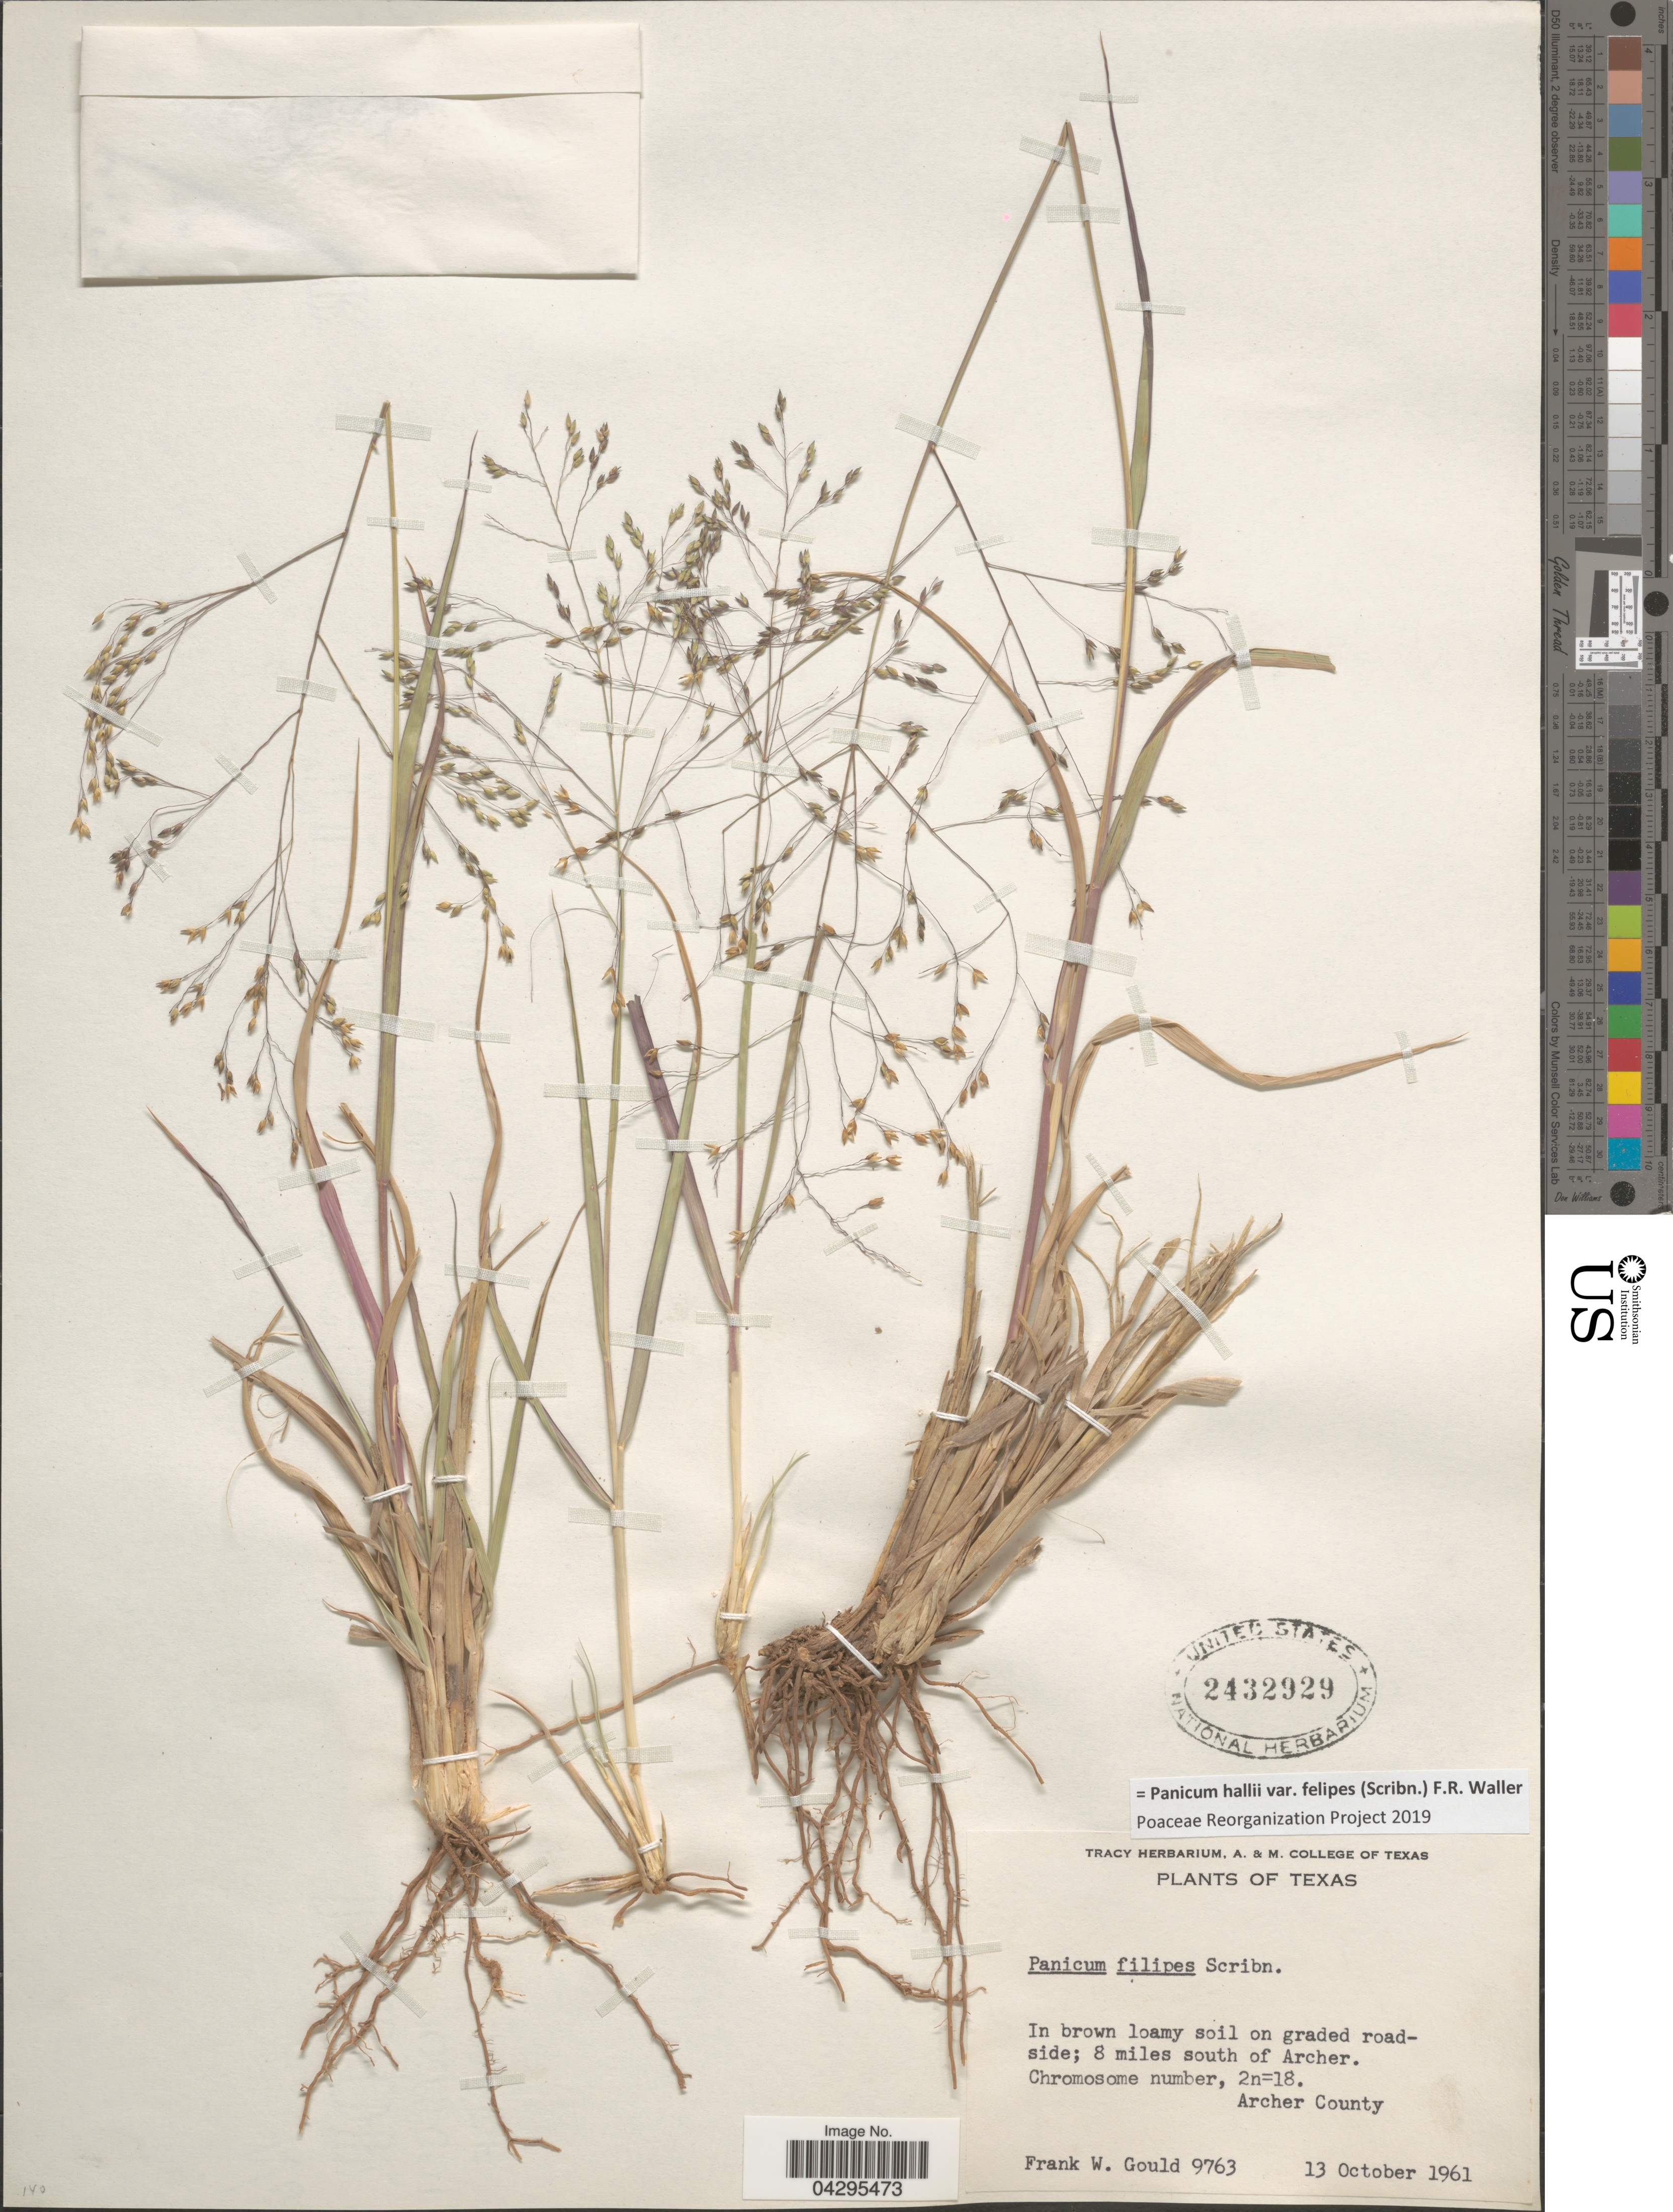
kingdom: Plantae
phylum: Tracheophyta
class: Liliopsida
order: Poales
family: Poaceae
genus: Panicum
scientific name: Panicum hallii var. felipes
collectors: F. W. Gould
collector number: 9763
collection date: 1961-10-13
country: United States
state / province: Texas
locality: In brown loamy soil on graded roadside; 8 miles south of Archer. Archer County.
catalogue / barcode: US 2432929